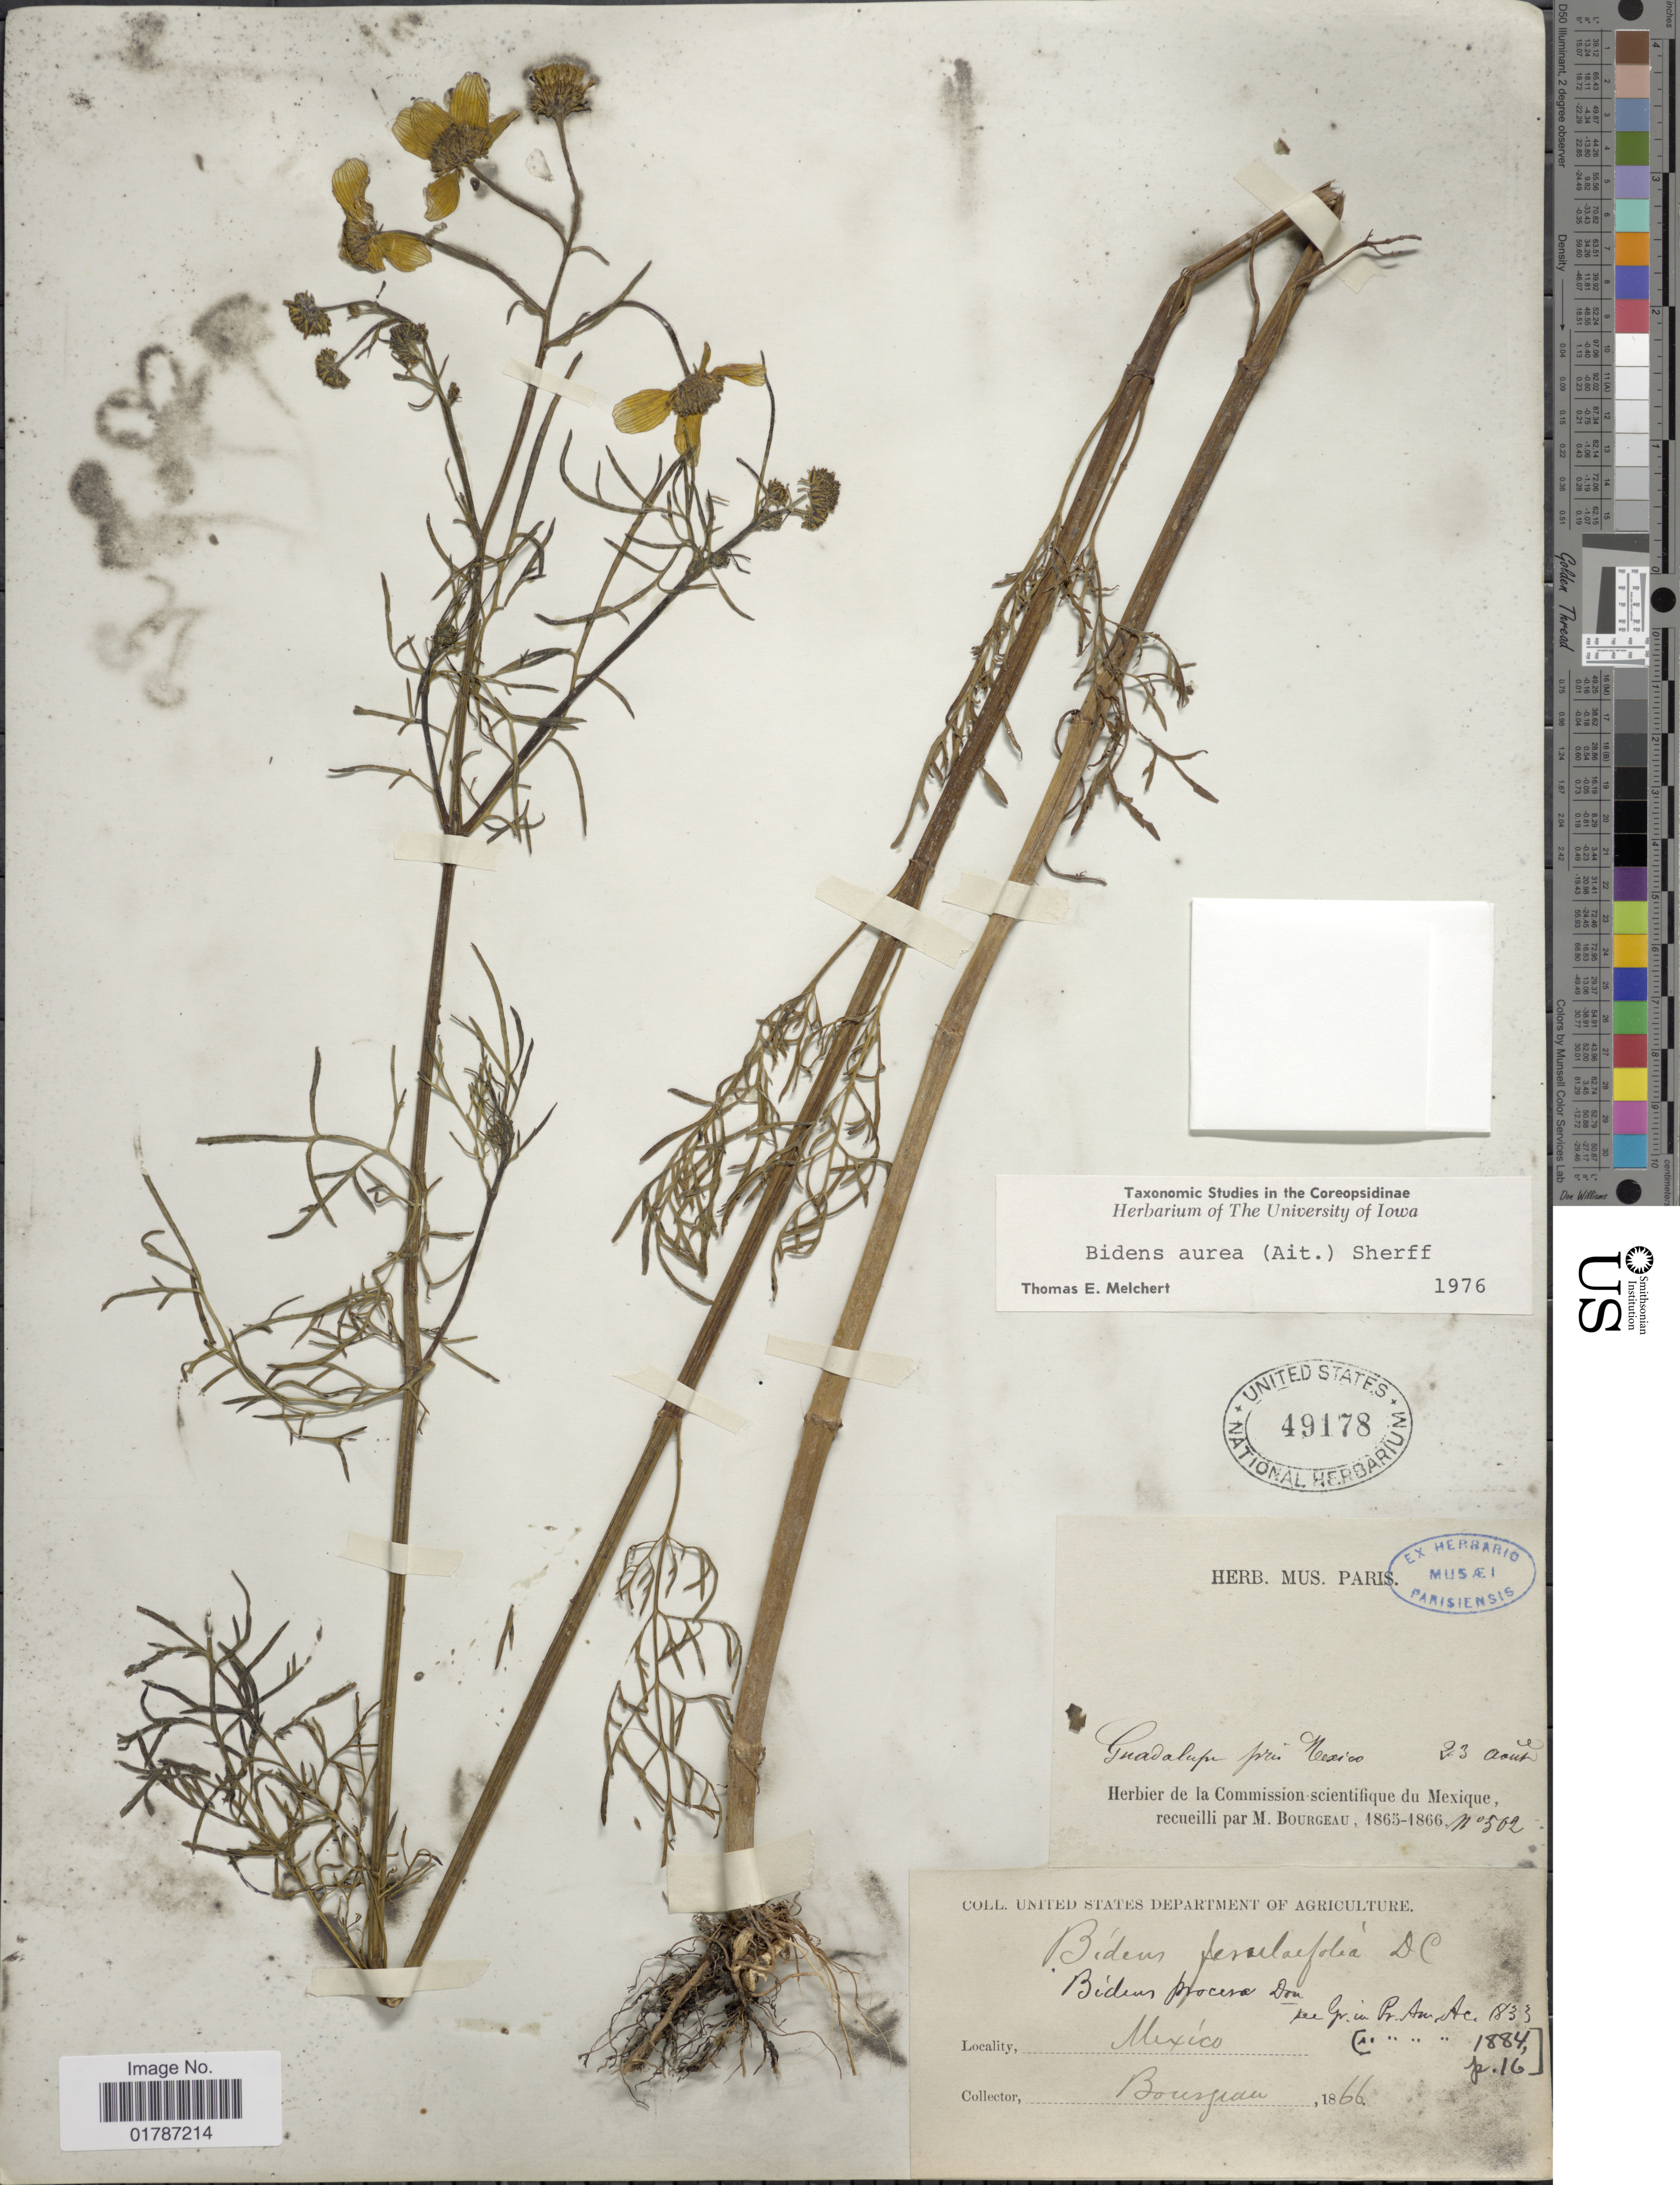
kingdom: Plantae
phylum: Tracheophyta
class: Magnoliopsida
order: Asterales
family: Asteraceae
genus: Bidens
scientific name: Bidens aurea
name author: (Aiton) Sherff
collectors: M. Bourgeau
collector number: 502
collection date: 1866-08-23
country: Mexico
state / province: México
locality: Guadalupe pres Mexico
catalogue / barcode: US 49178